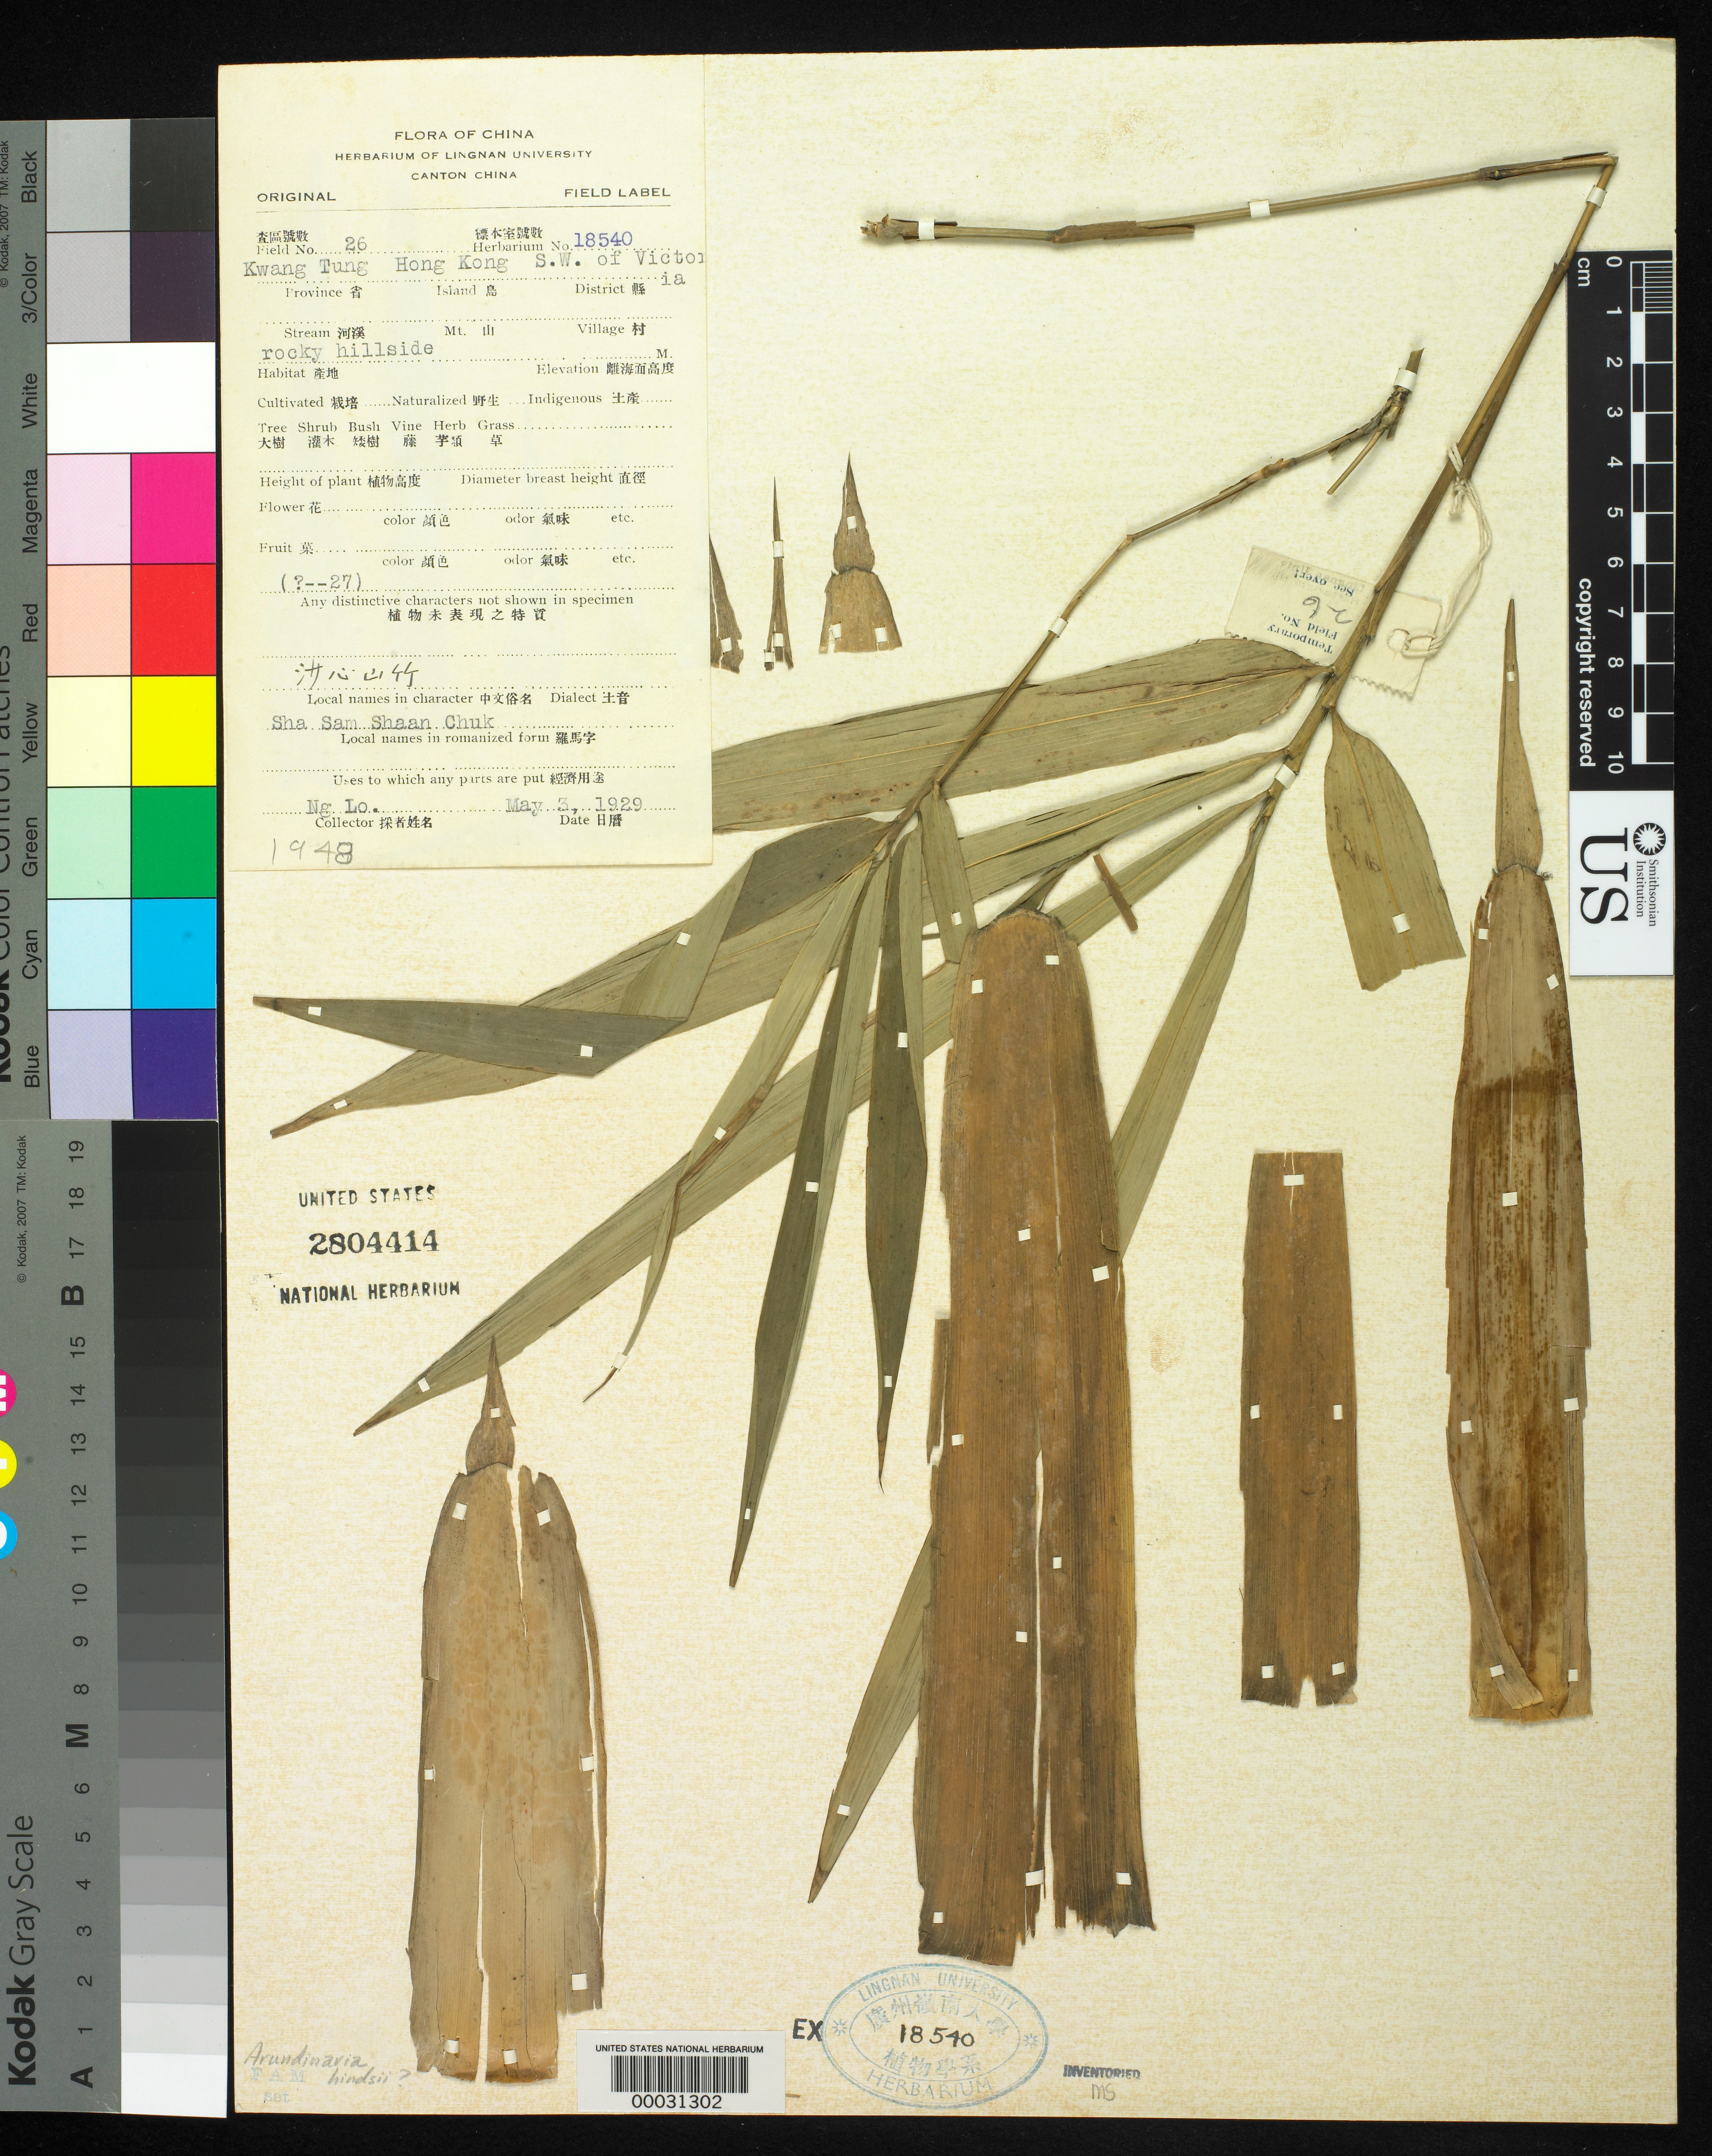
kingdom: Plantae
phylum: Tracheophyta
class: Liliopsida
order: Poales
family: Poaceae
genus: Pseudosasa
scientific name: Pseudosasa hindsii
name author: (Munro) S.L. Chen & G.Y. Sheng ex T.G. Liang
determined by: Poaceae Reorganization Project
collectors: N. Loi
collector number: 26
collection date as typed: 03 May 1929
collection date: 1929-05-03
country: China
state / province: Guangdong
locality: Victoria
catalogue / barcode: US 2804414